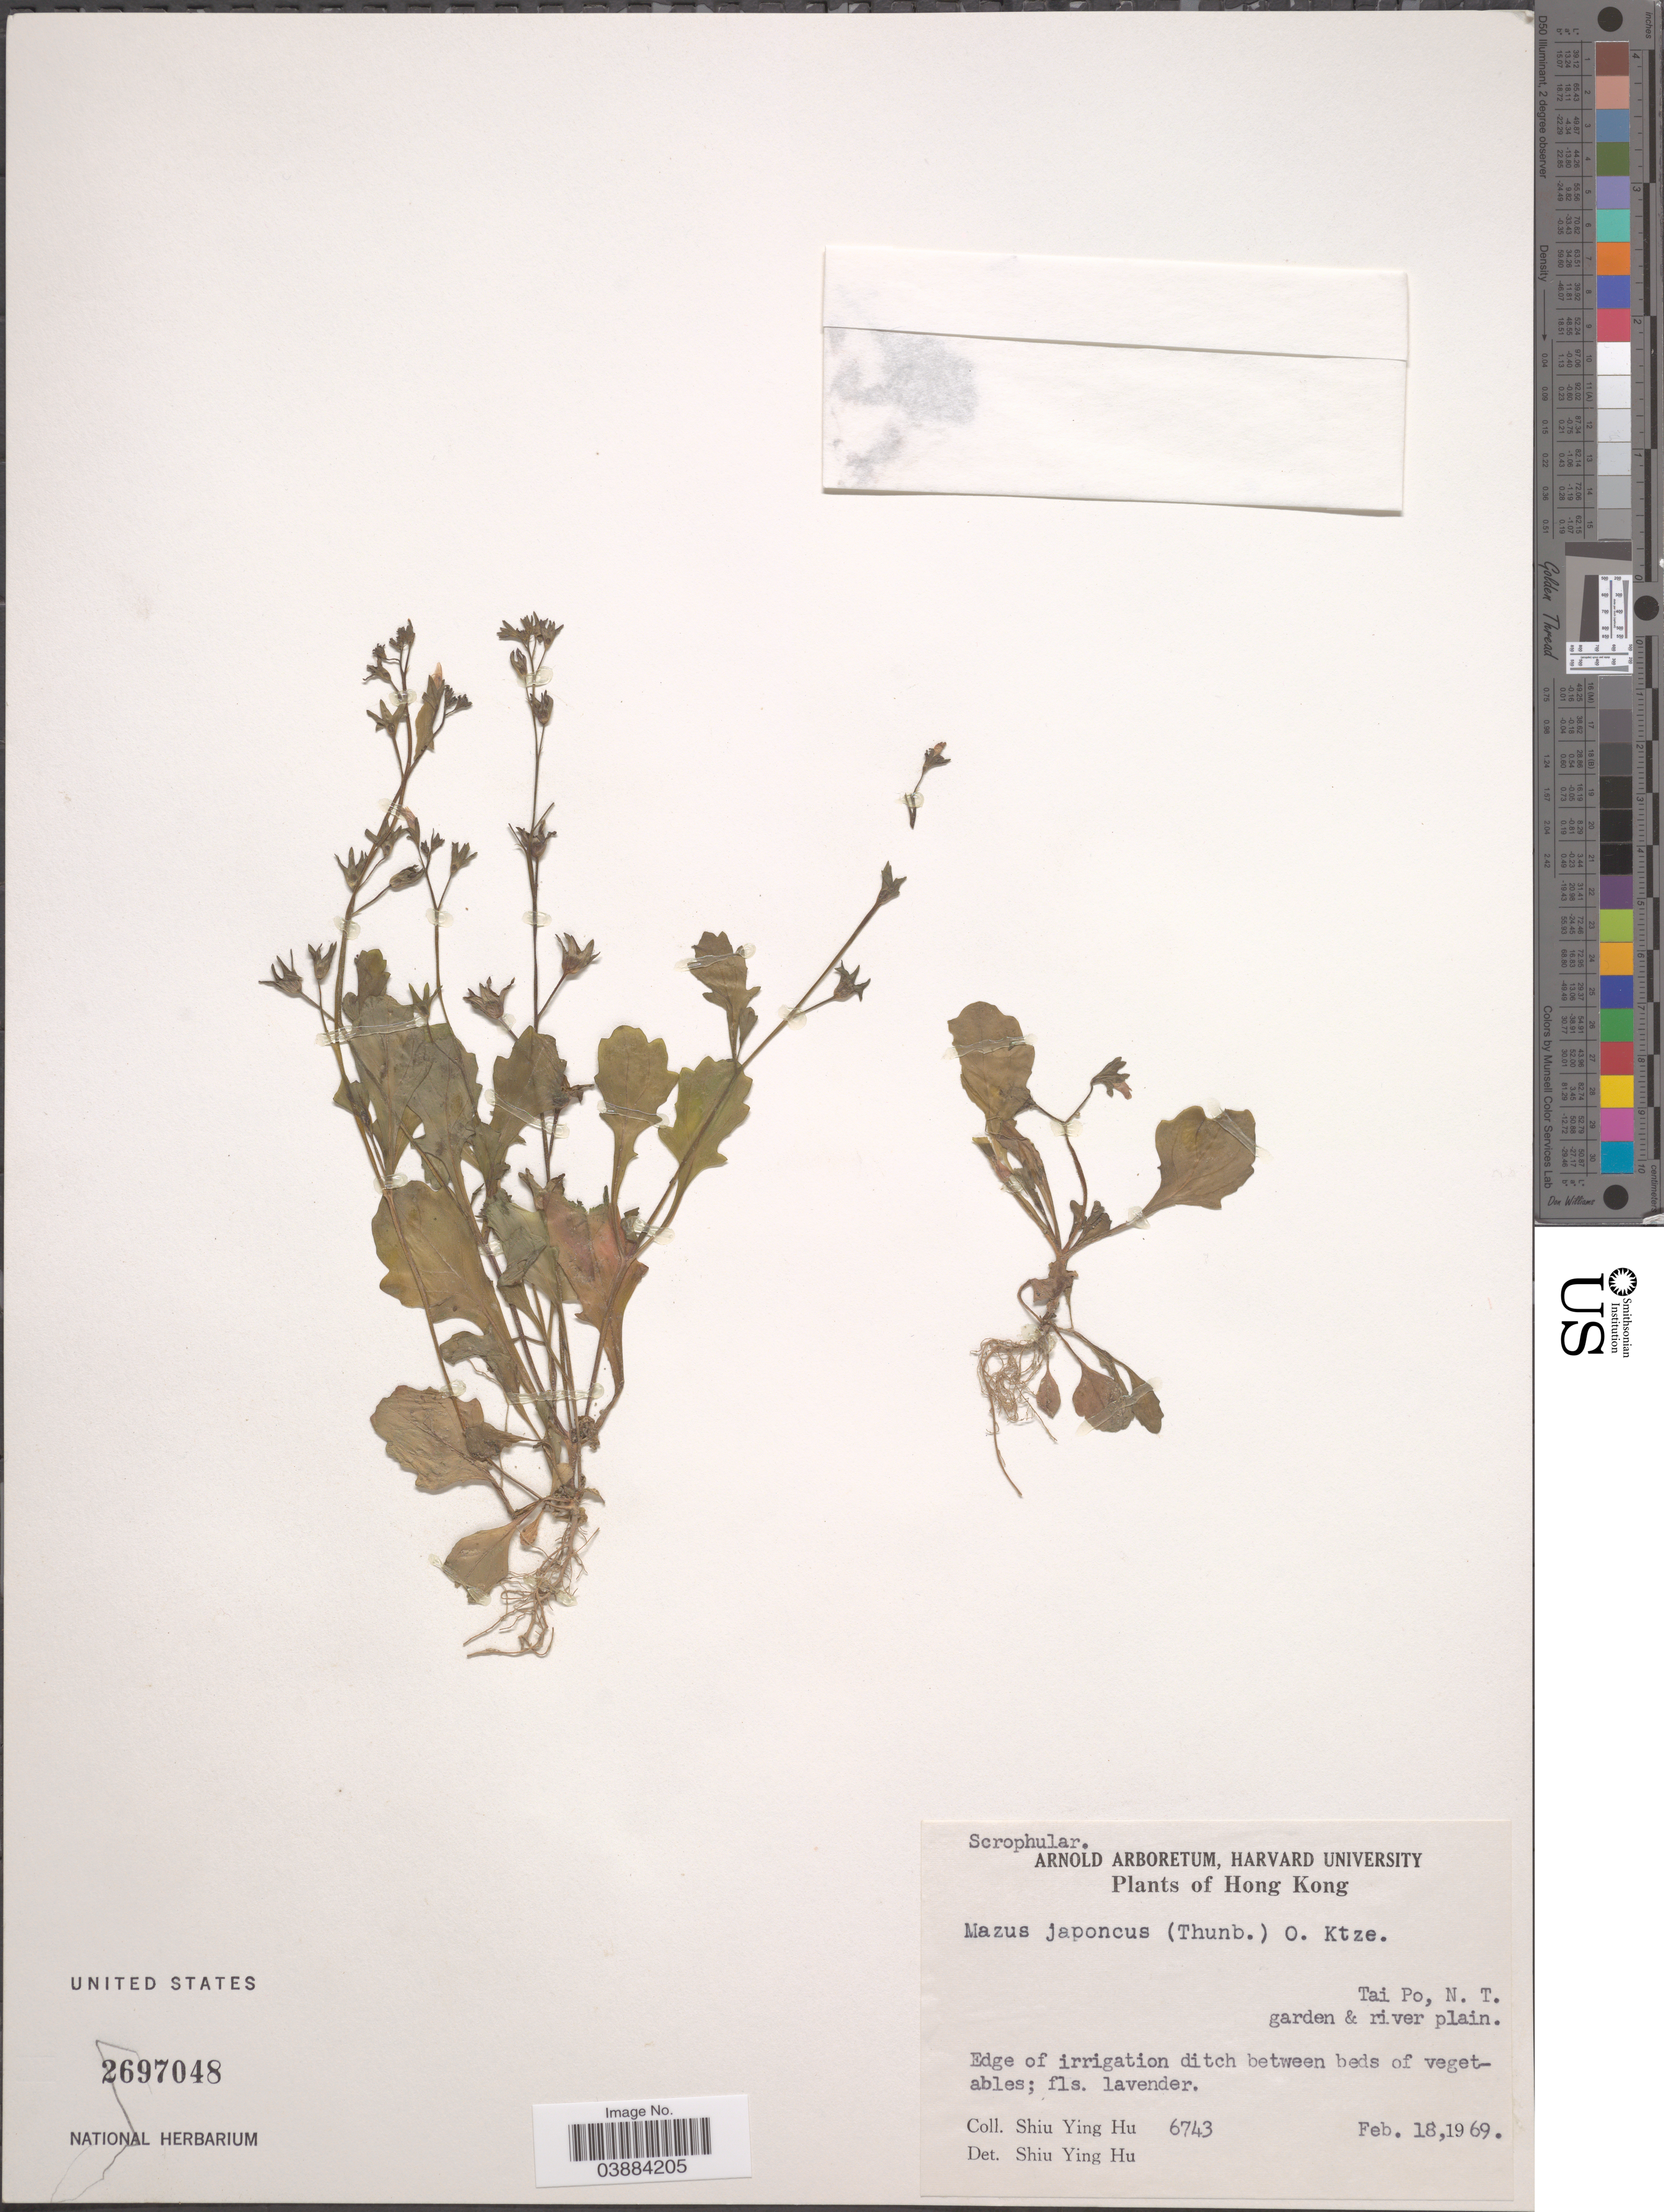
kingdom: Plantae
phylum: Tracheophyta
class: Magnoliopsida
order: Lamiales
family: Mazaceae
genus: Mazus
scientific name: Mazus pumilus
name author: (Burm. f.) Steenis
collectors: S. Y. Hu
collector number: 6743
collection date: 1969-02-18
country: China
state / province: Hong Kong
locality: Tai Po, N.T. garden & river plain.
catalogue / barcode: US 2697048